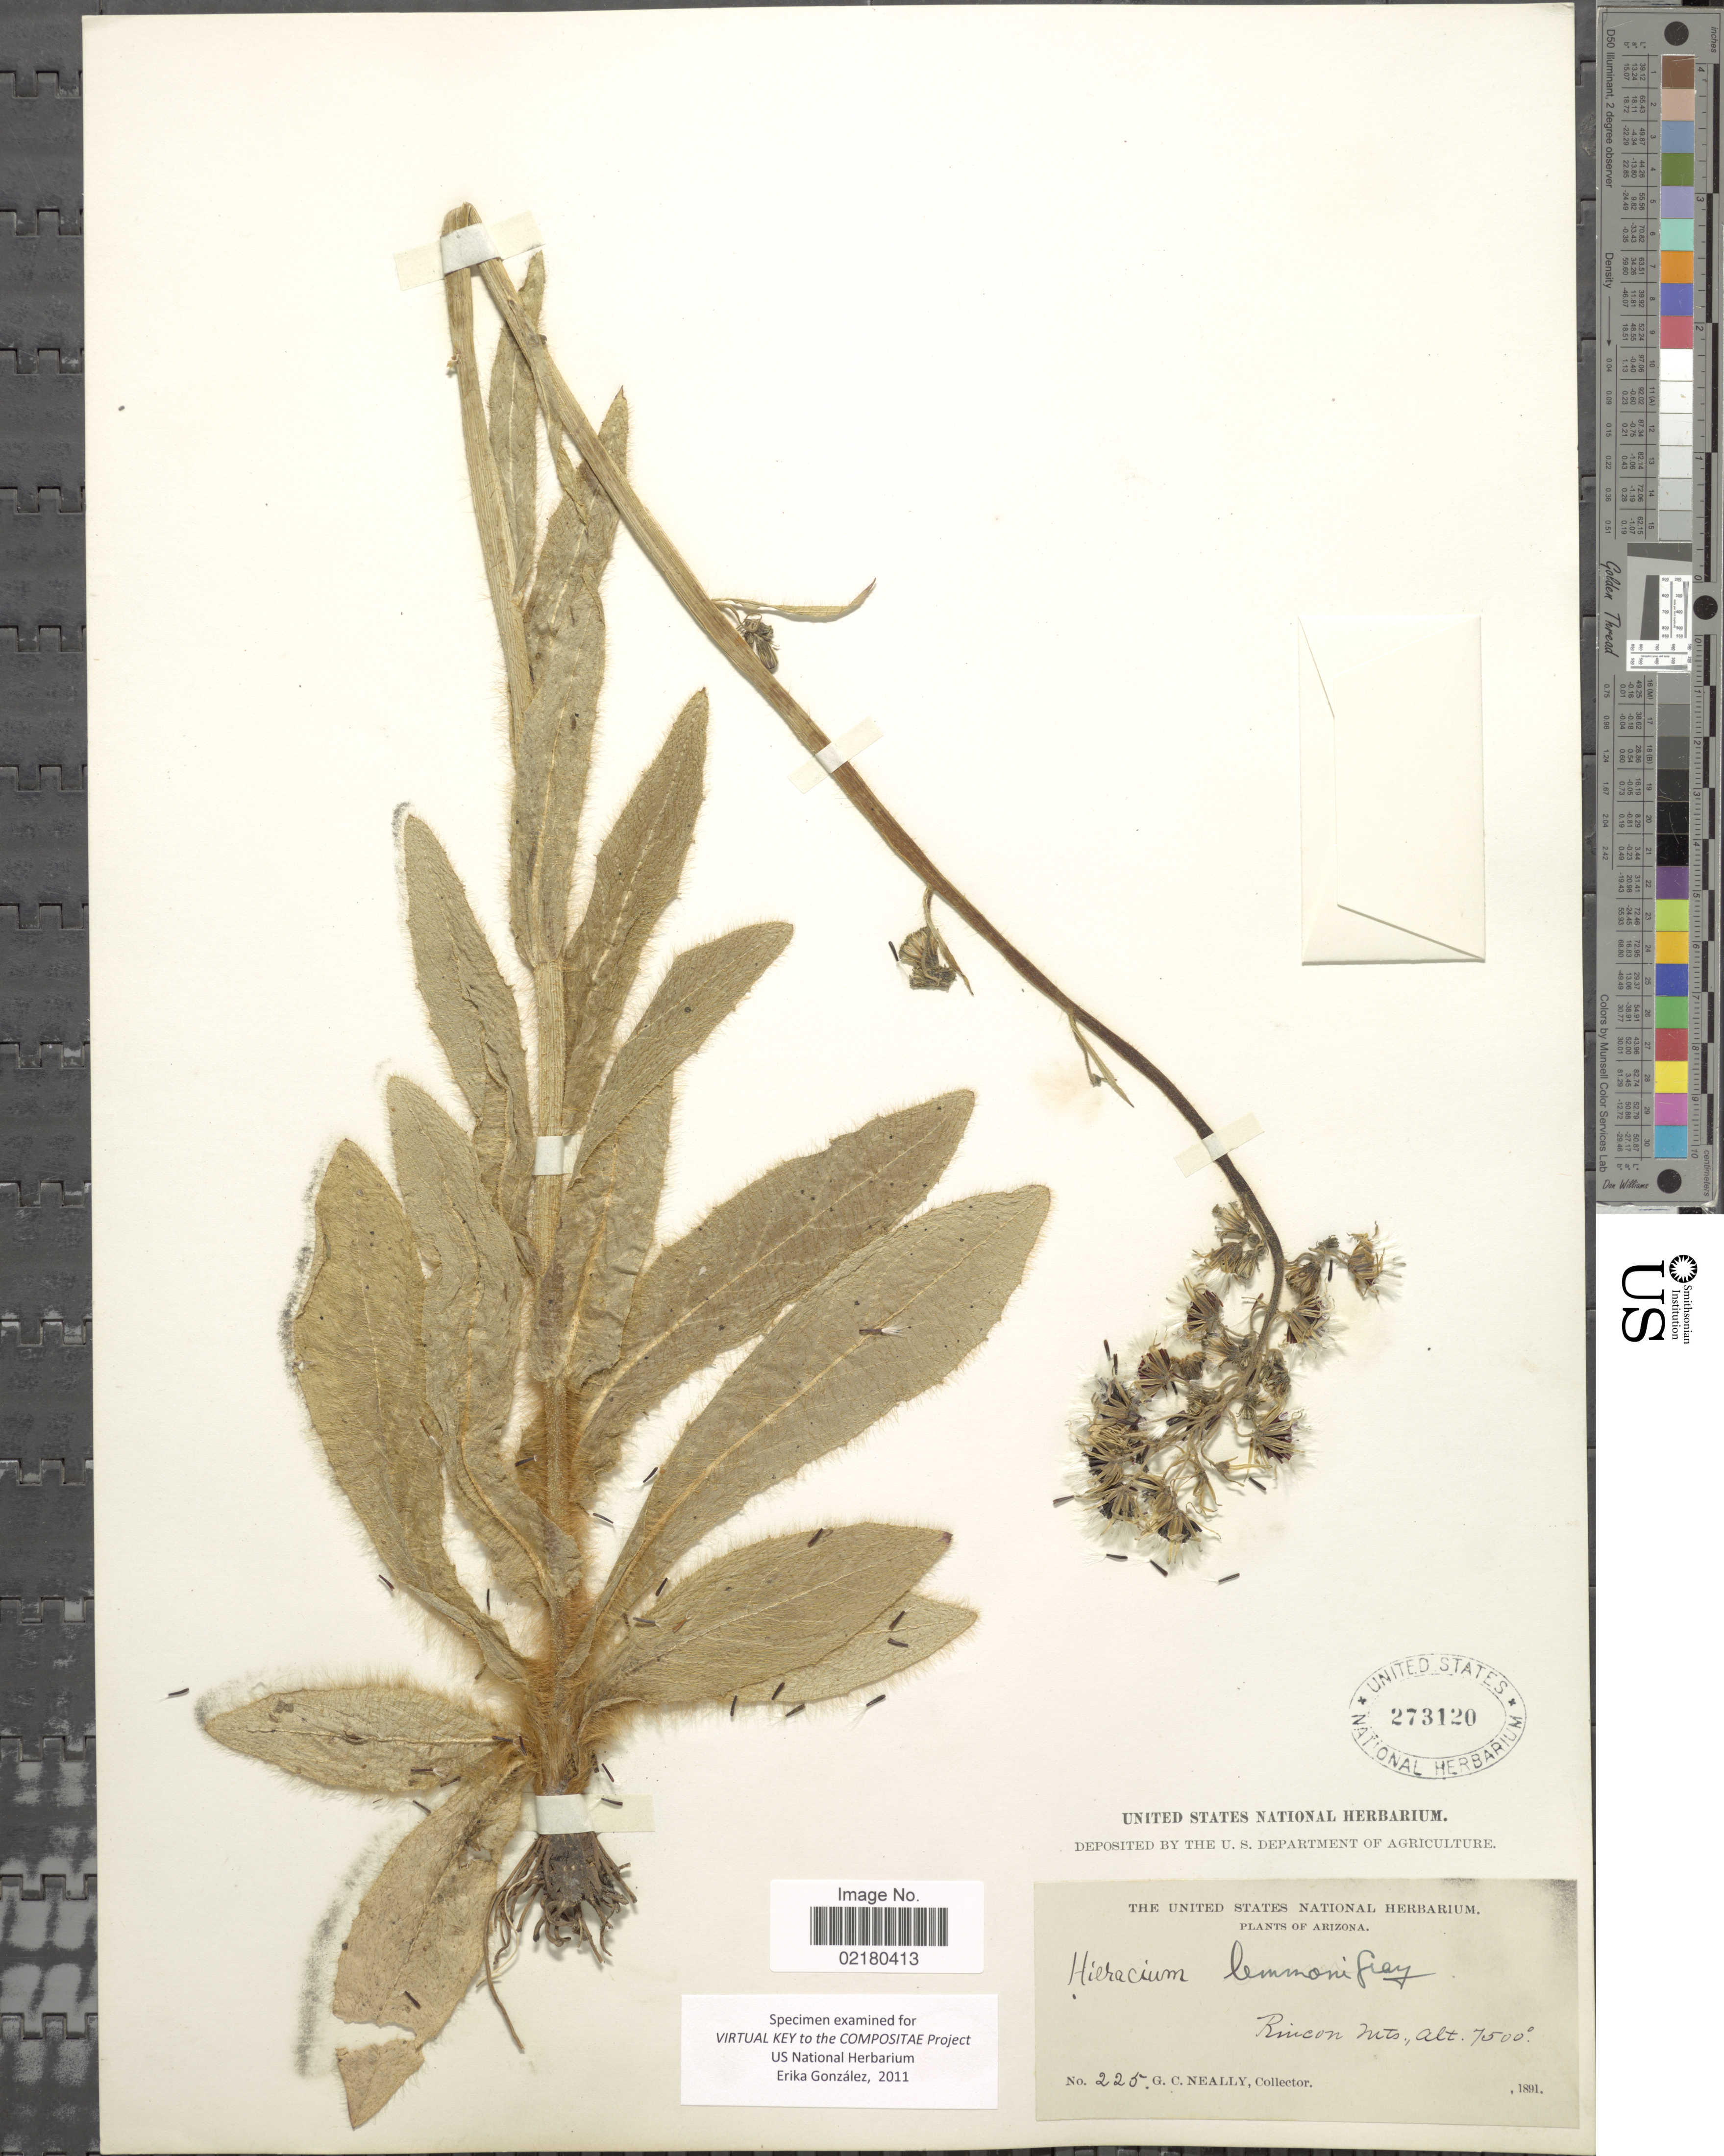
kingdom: Plantae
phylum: Tracheophyta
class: Magnoliopsida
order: Asterales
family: Asteraceae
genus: Hieracium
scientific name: Hieracium crepidispermum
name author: Fr.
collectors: G. C. Nealley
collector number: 225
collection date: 1891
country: United States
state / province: Arizona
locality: Rincon Mts.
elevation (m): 2286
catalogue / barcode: US 273120